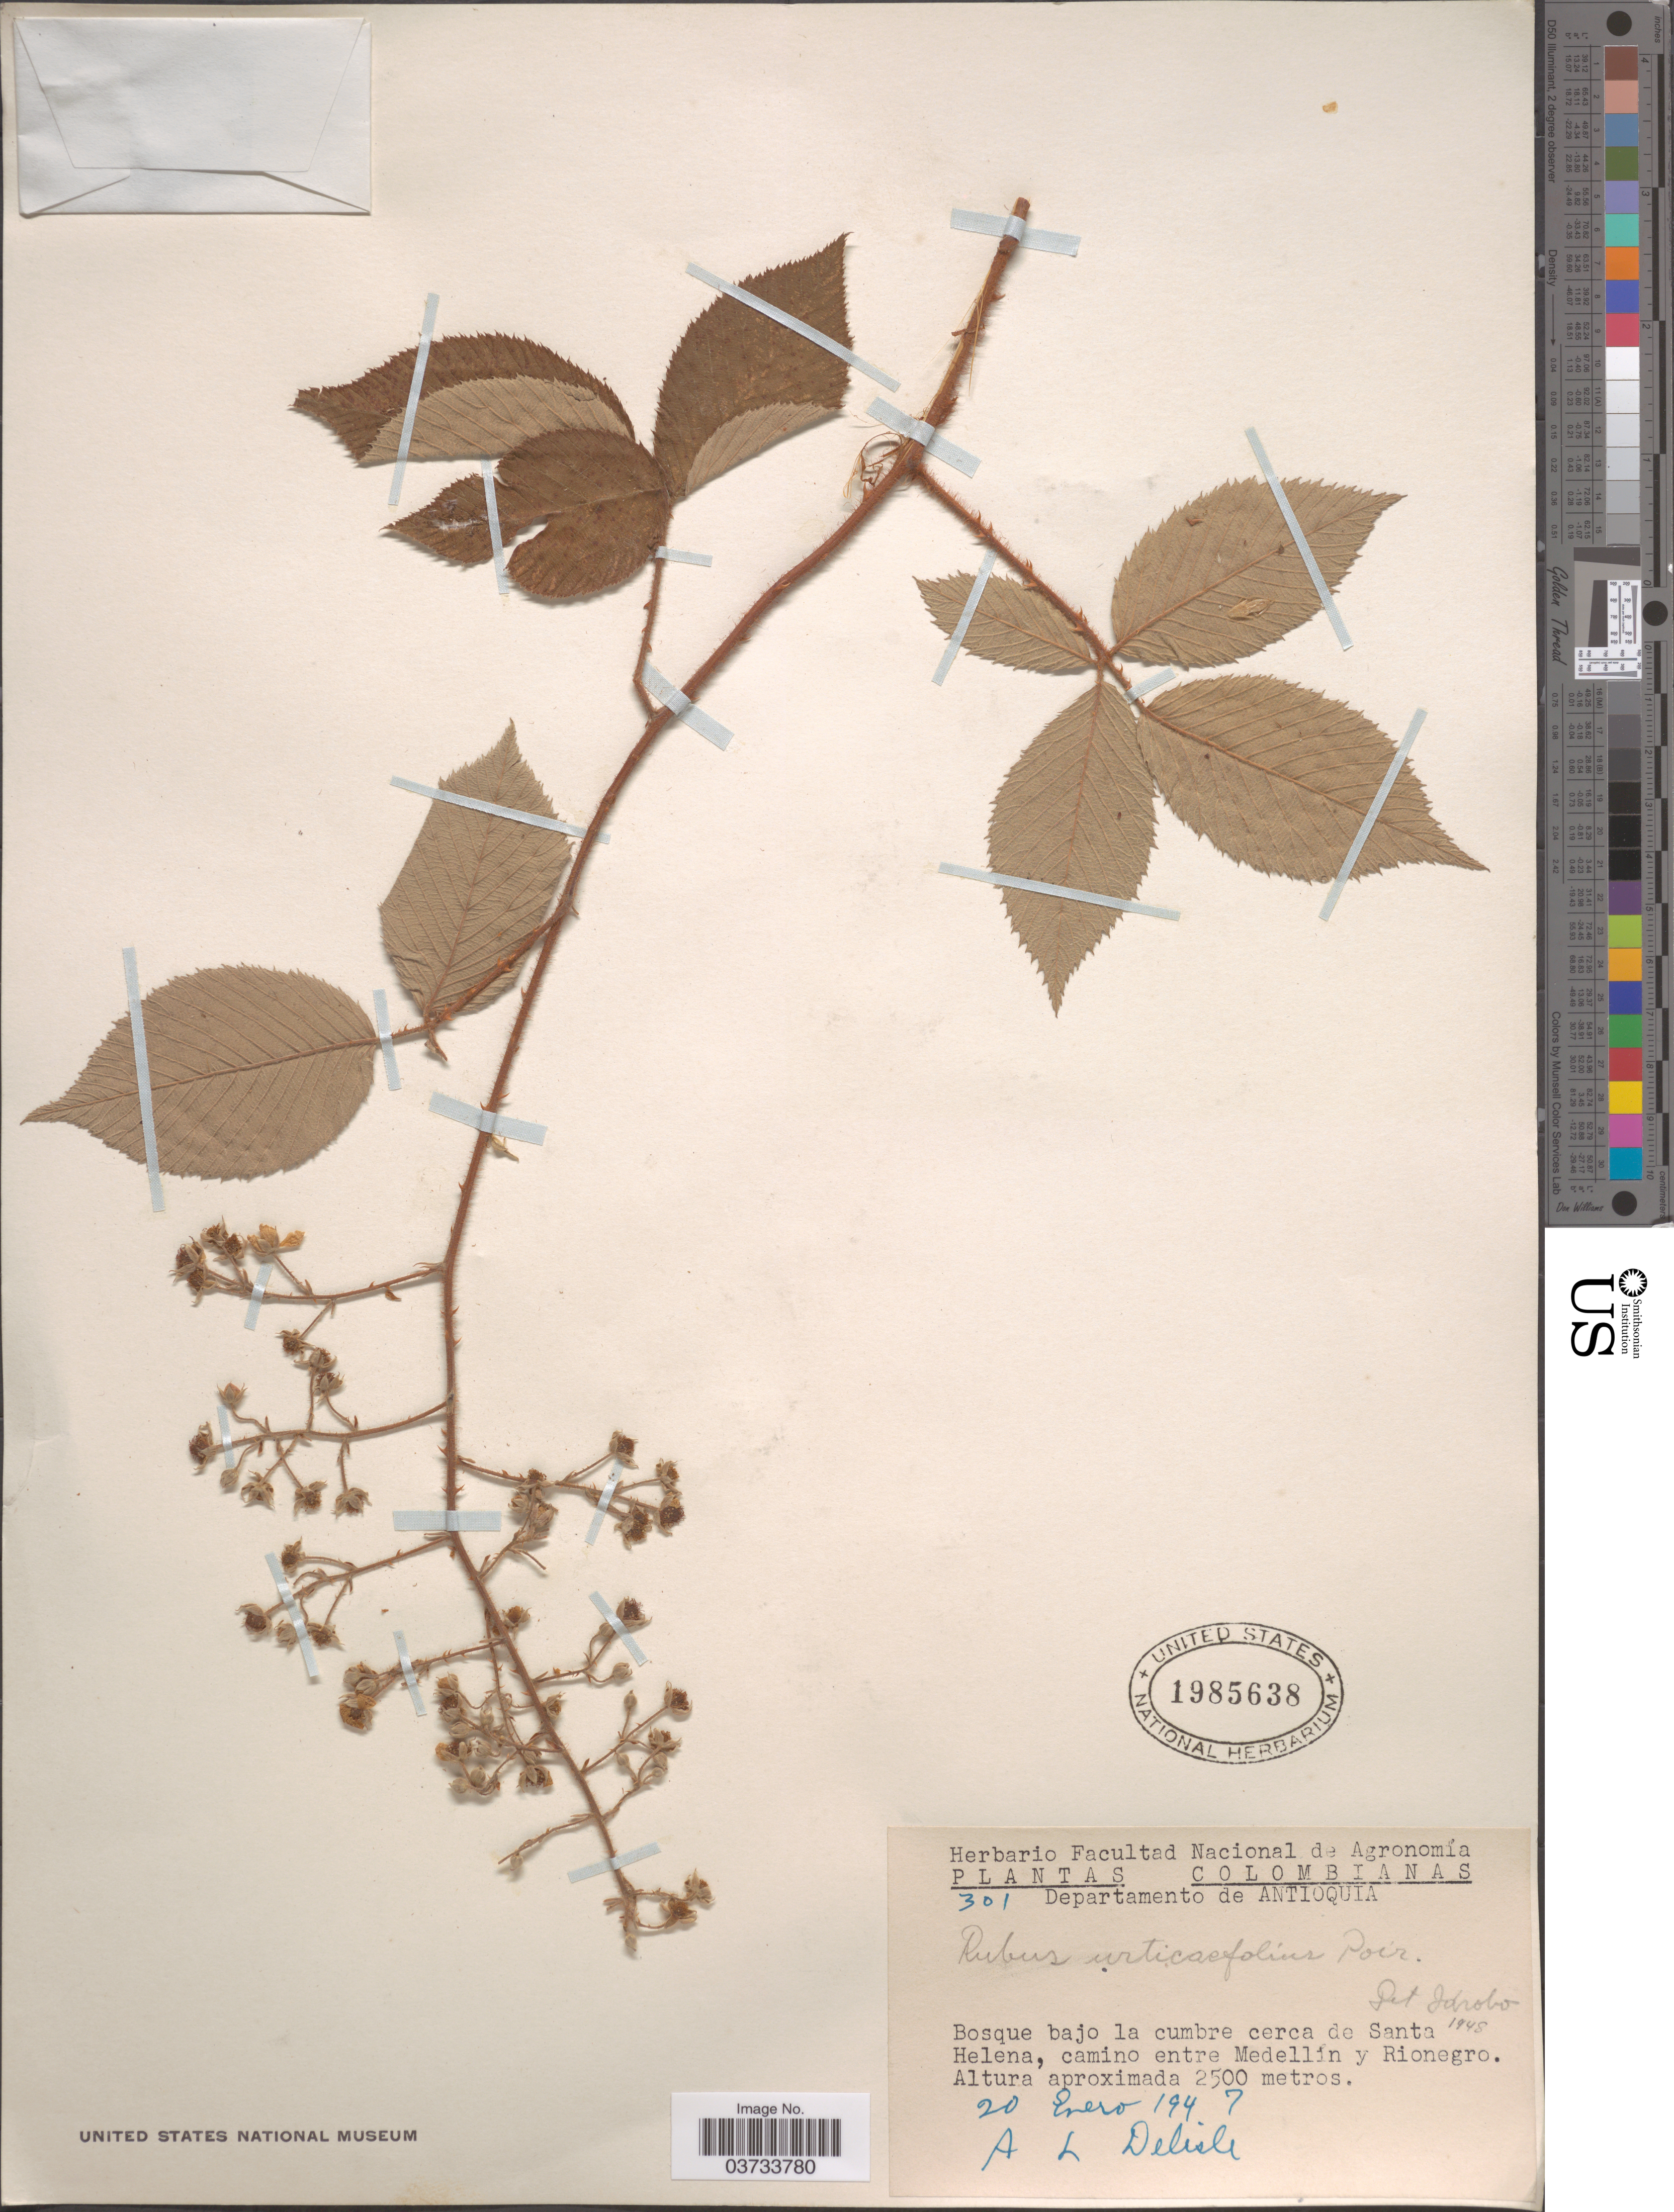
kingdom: Plantae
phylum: Tracheophyta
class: Magnoliopsida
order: Rosales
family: Rosaceae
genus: Rubus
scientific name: Rubus urticifolius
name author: Poir.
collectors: A. Delisle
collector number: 301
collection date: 1947-01-20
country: Colombia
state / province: Antioquia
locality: Departamento de Antioquia. Bosque bajo la cumbre cerca de Santa Helena, camino entre Medellín y Rionegro.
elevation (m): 2500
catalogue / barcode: US 1985638